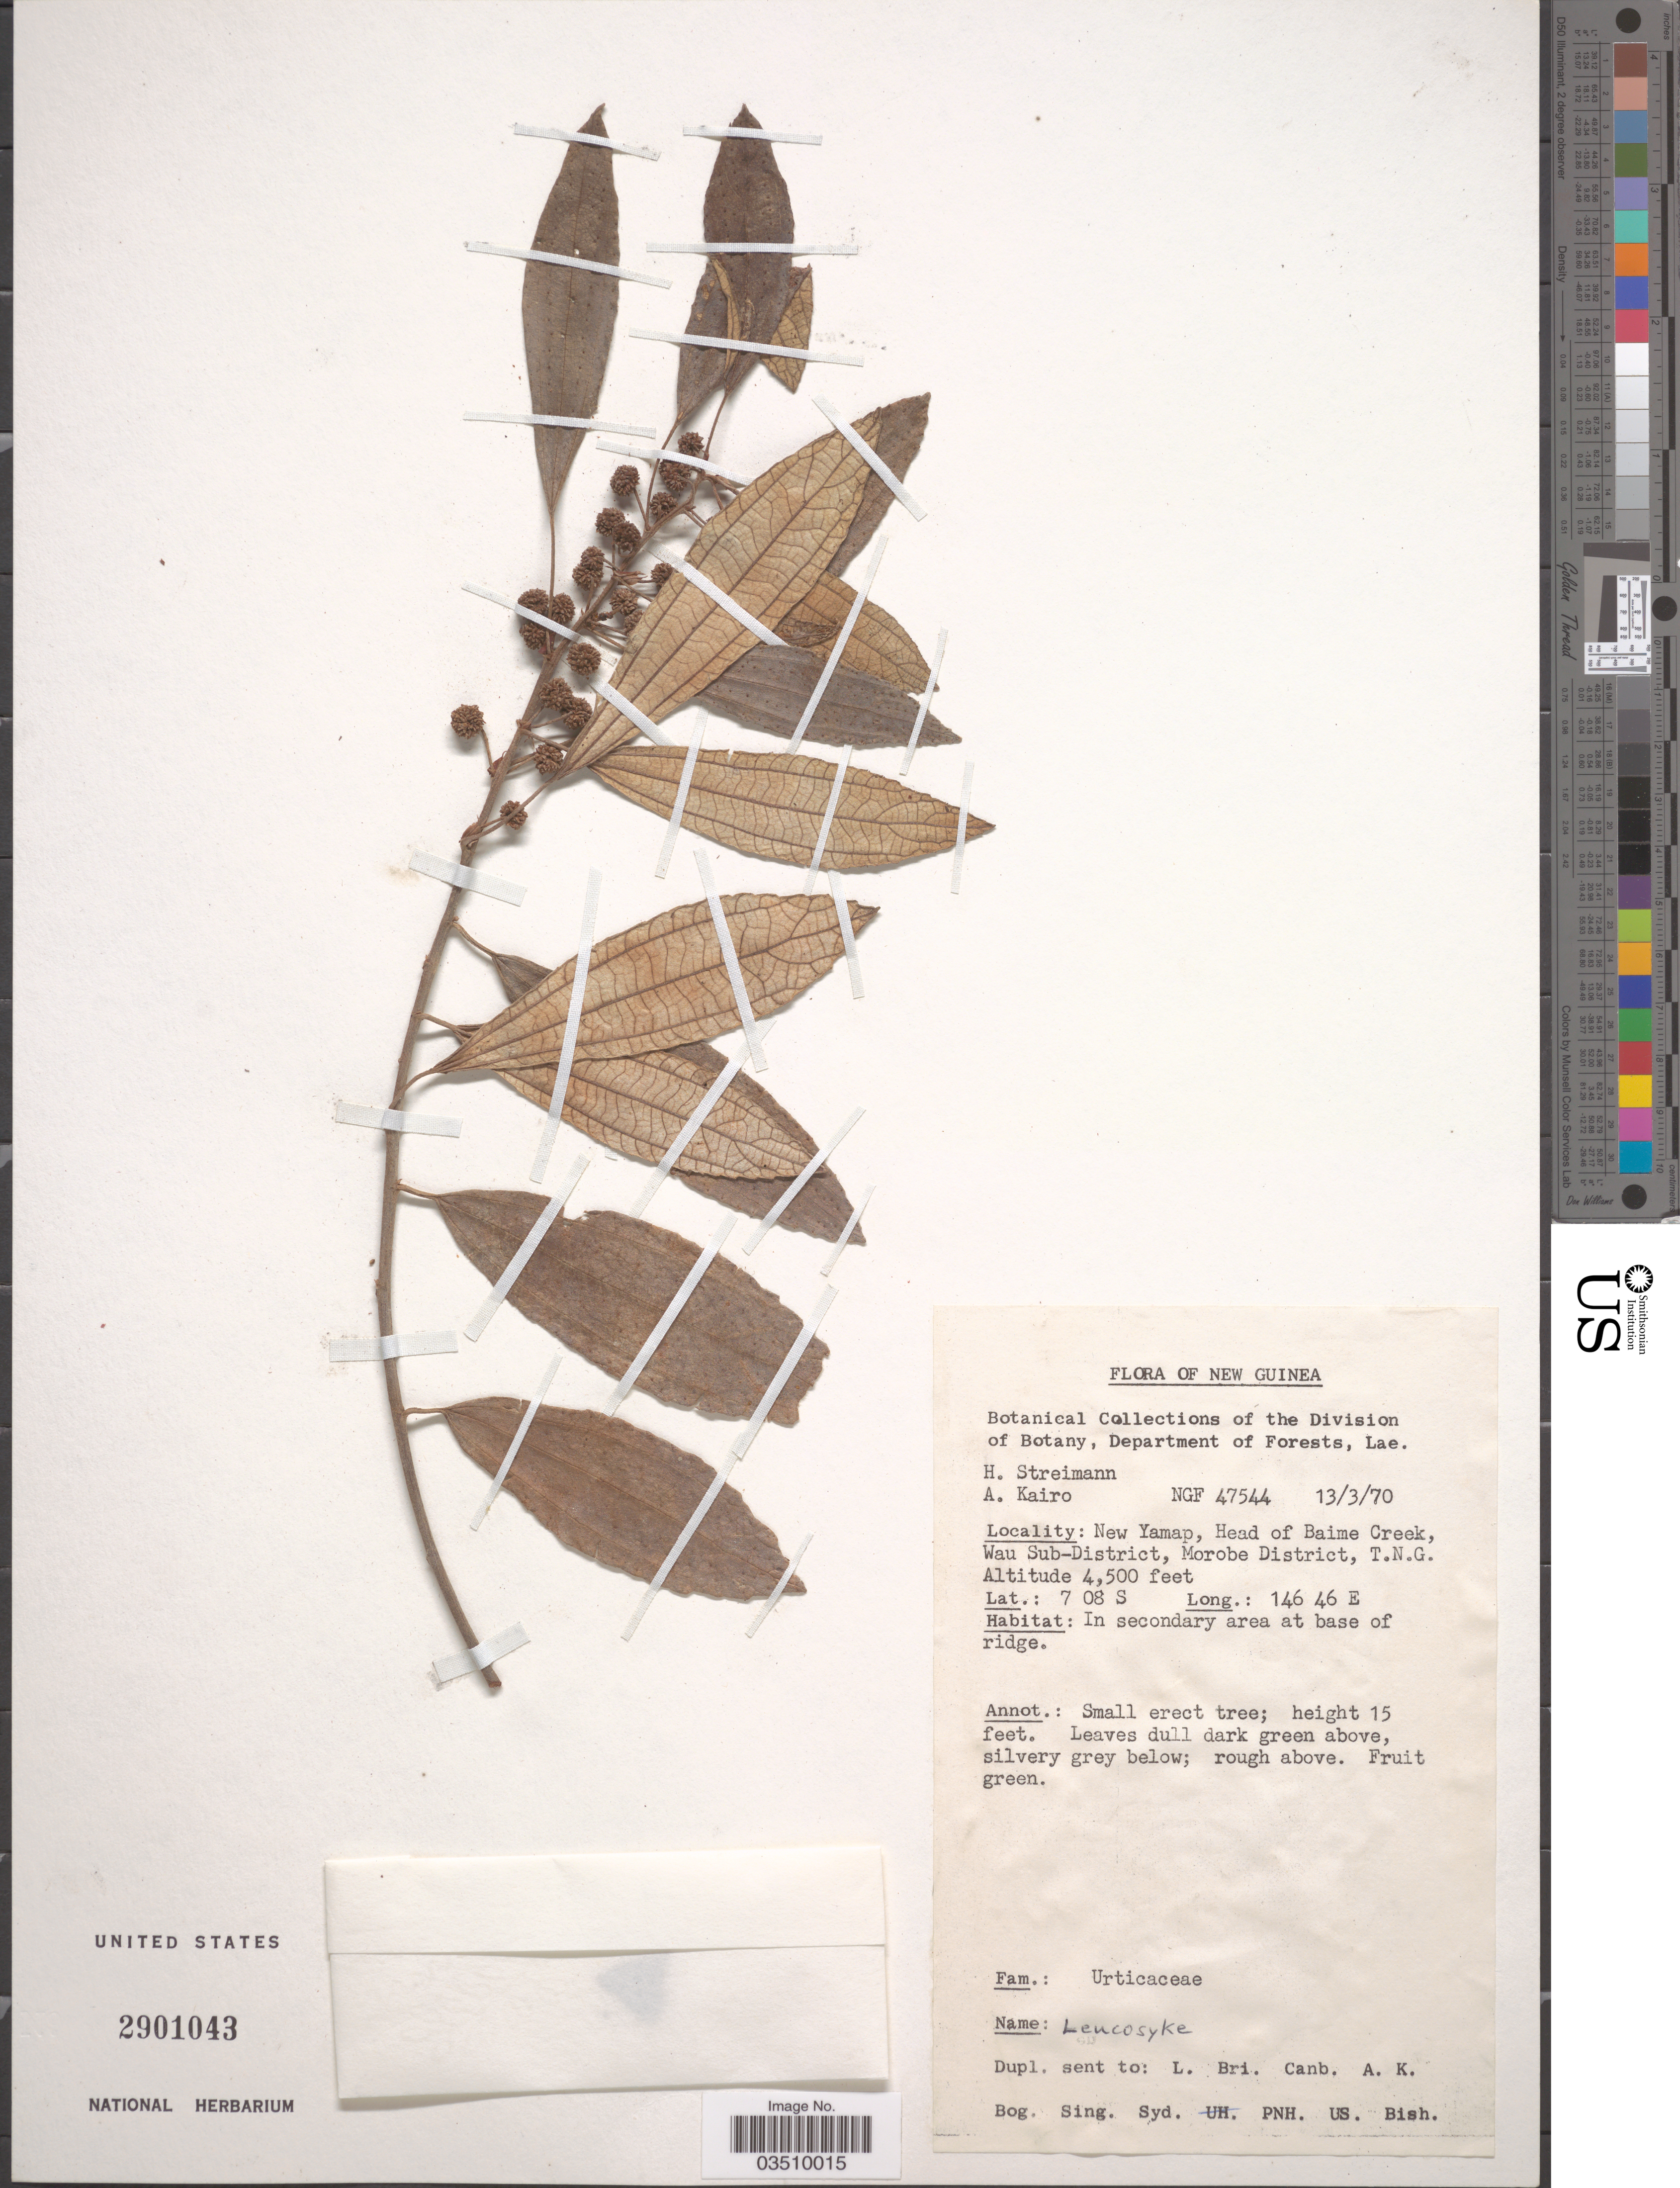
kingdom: Plantae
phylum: Tracheophyta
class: Magnoliopsida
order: Rosales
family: Urticaceae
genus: Leucosyke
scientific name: Leucosyke sp.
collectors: H. Streiman & A. Kairo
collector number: NGF 47544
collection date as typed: Transcribed d/m/y: 13/3/70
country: Papua New Guinea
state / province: Morobe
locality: New Guinea. New Yamap, Head of Baime Creek, Wau Sub-District, Morobe District, T.N.G.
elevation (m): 1372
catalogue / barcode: US 2901043